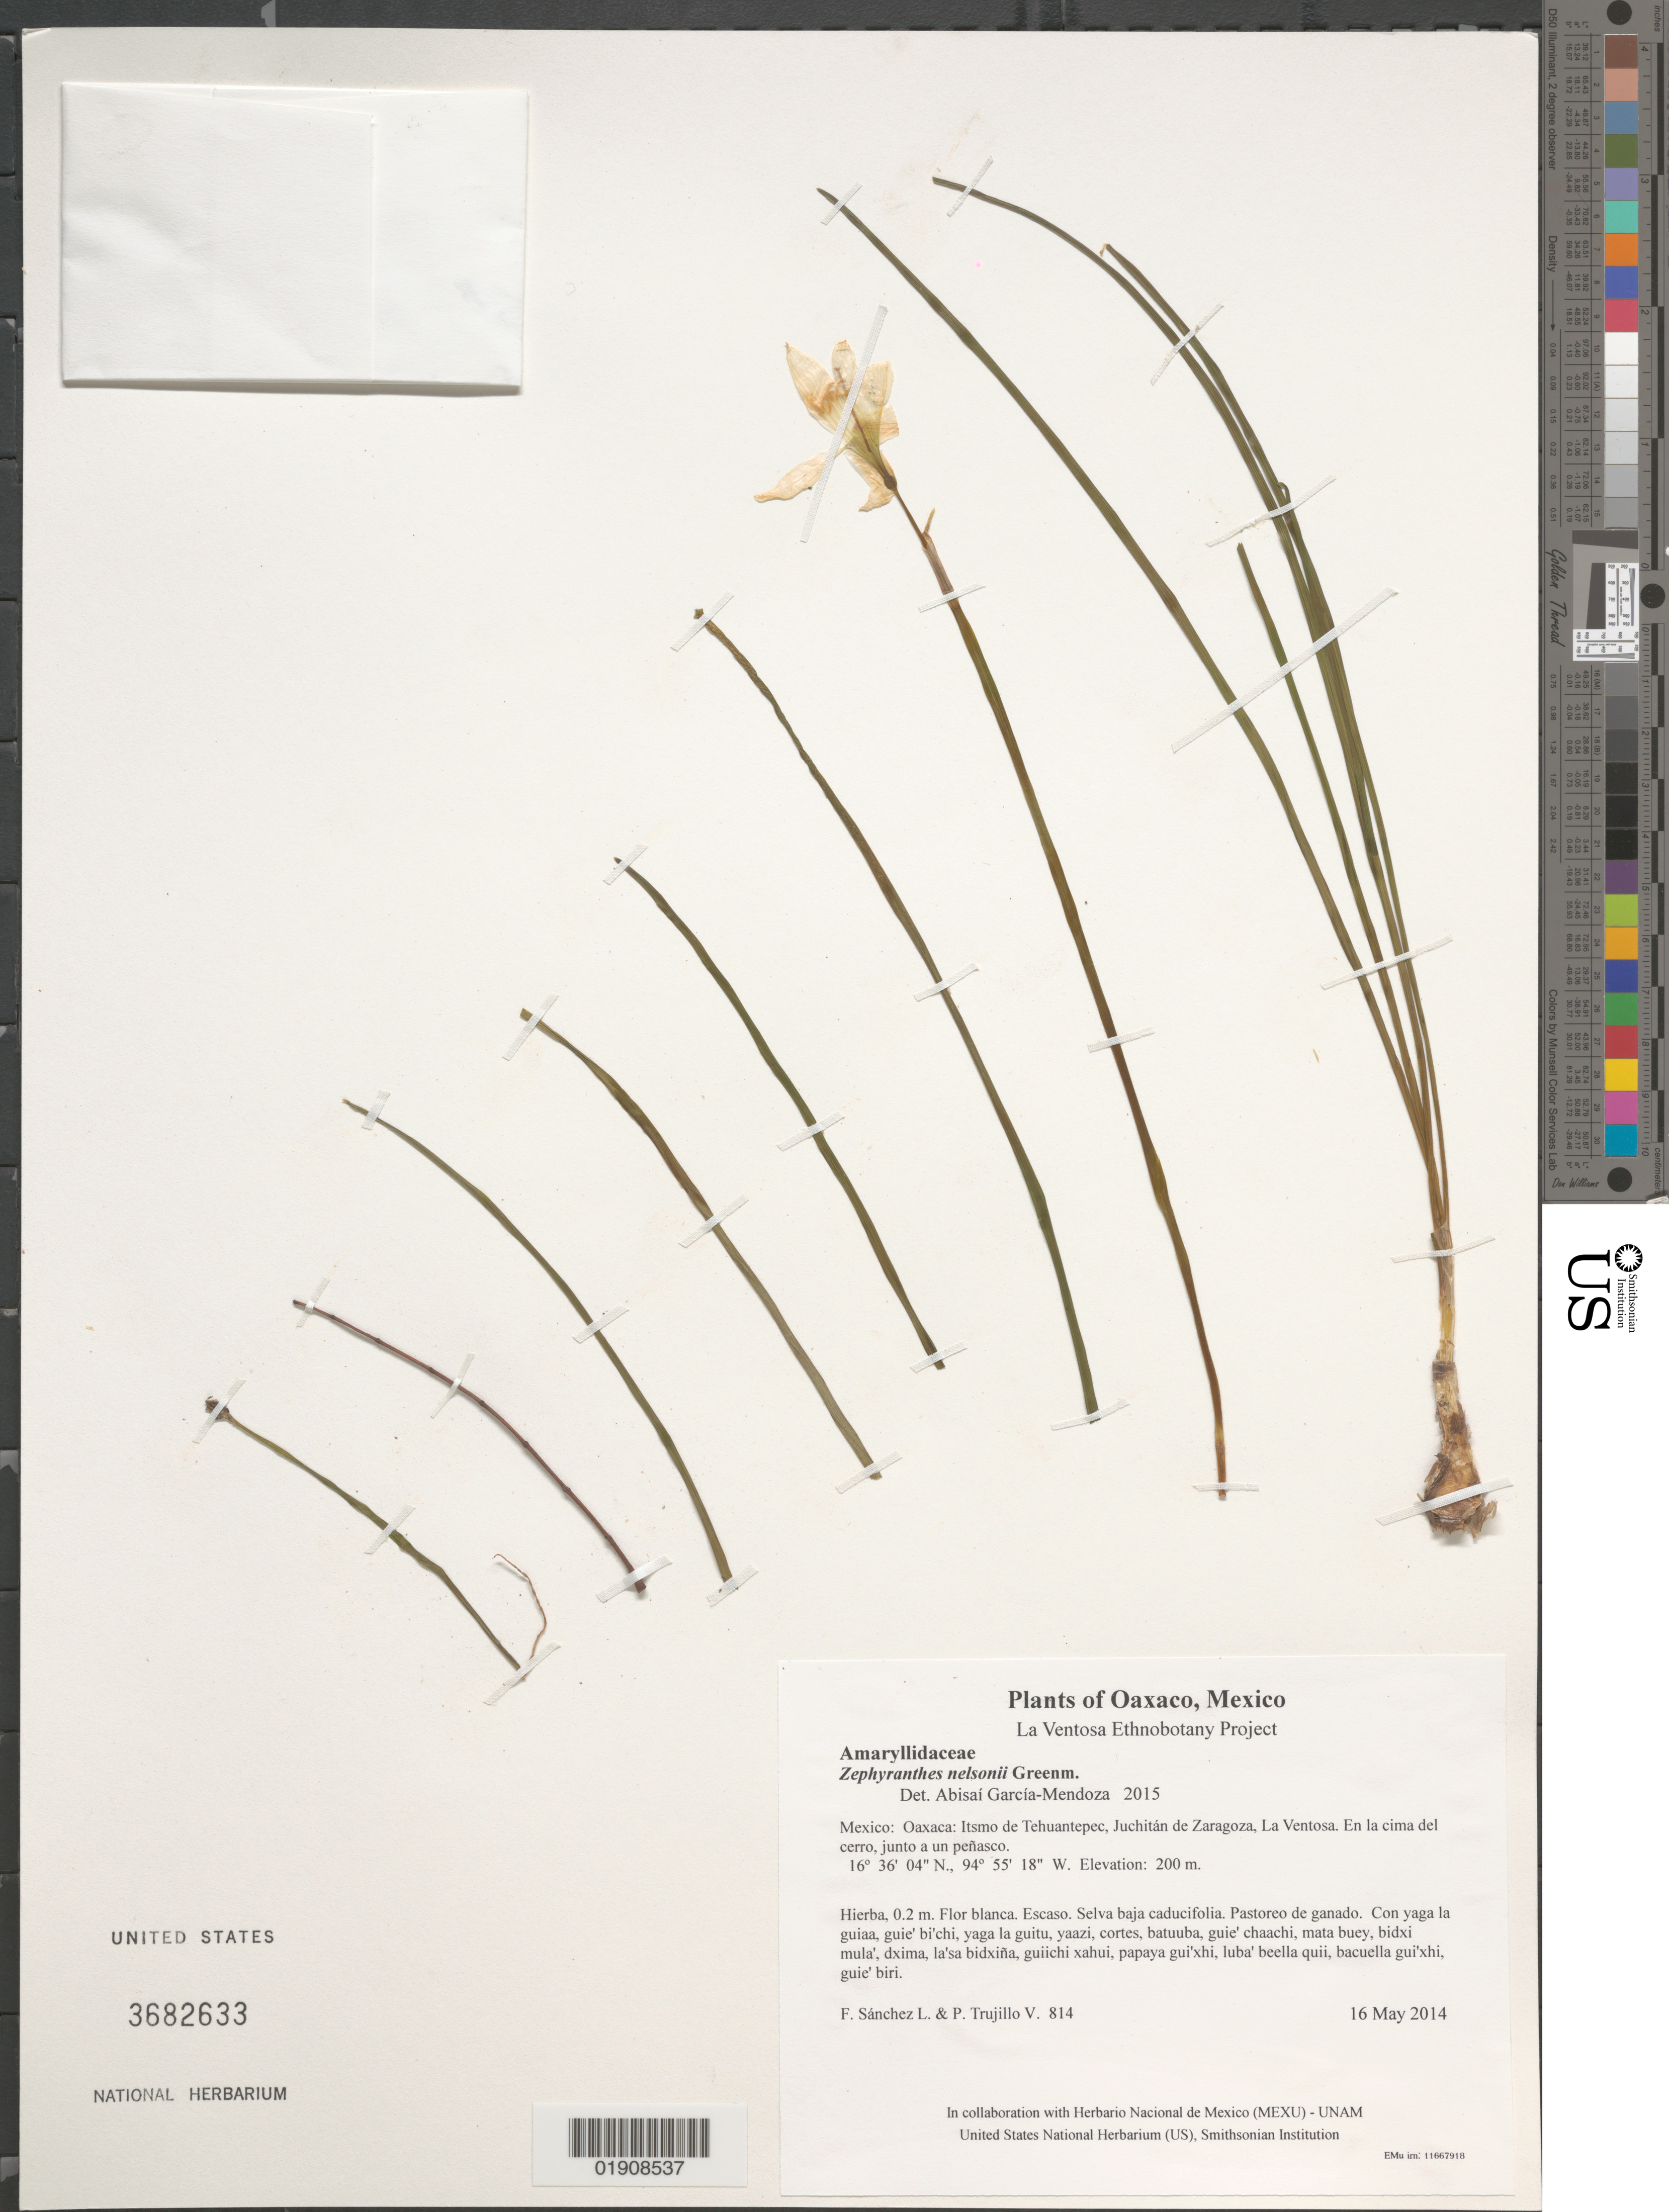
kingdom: Plantae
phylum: Tracheophyta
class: Liliopsida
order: Asparagales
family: Amaryllidaceae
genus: Zephyranthes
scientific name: Zephyranthes nelsonii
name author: Greenm.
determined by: García-Mendoza, A.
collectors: F. Sánchez L. & P. Trujillo V.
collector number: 814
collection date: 2014-05-16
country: Mexico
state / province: Oaxaca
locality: Itsmo de Tehuantepec, Juchitán de Zaragoza, La Ventosa. En la cima del cerro, junto a un peñasco.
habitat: Selva baja caducifolia. Pastoreo de ganado.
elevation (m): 200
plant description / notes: MEXU; Guixi bandaga. 0.2 m. Guie' naquichi'. Huaxie'.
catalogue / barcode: US 3682633